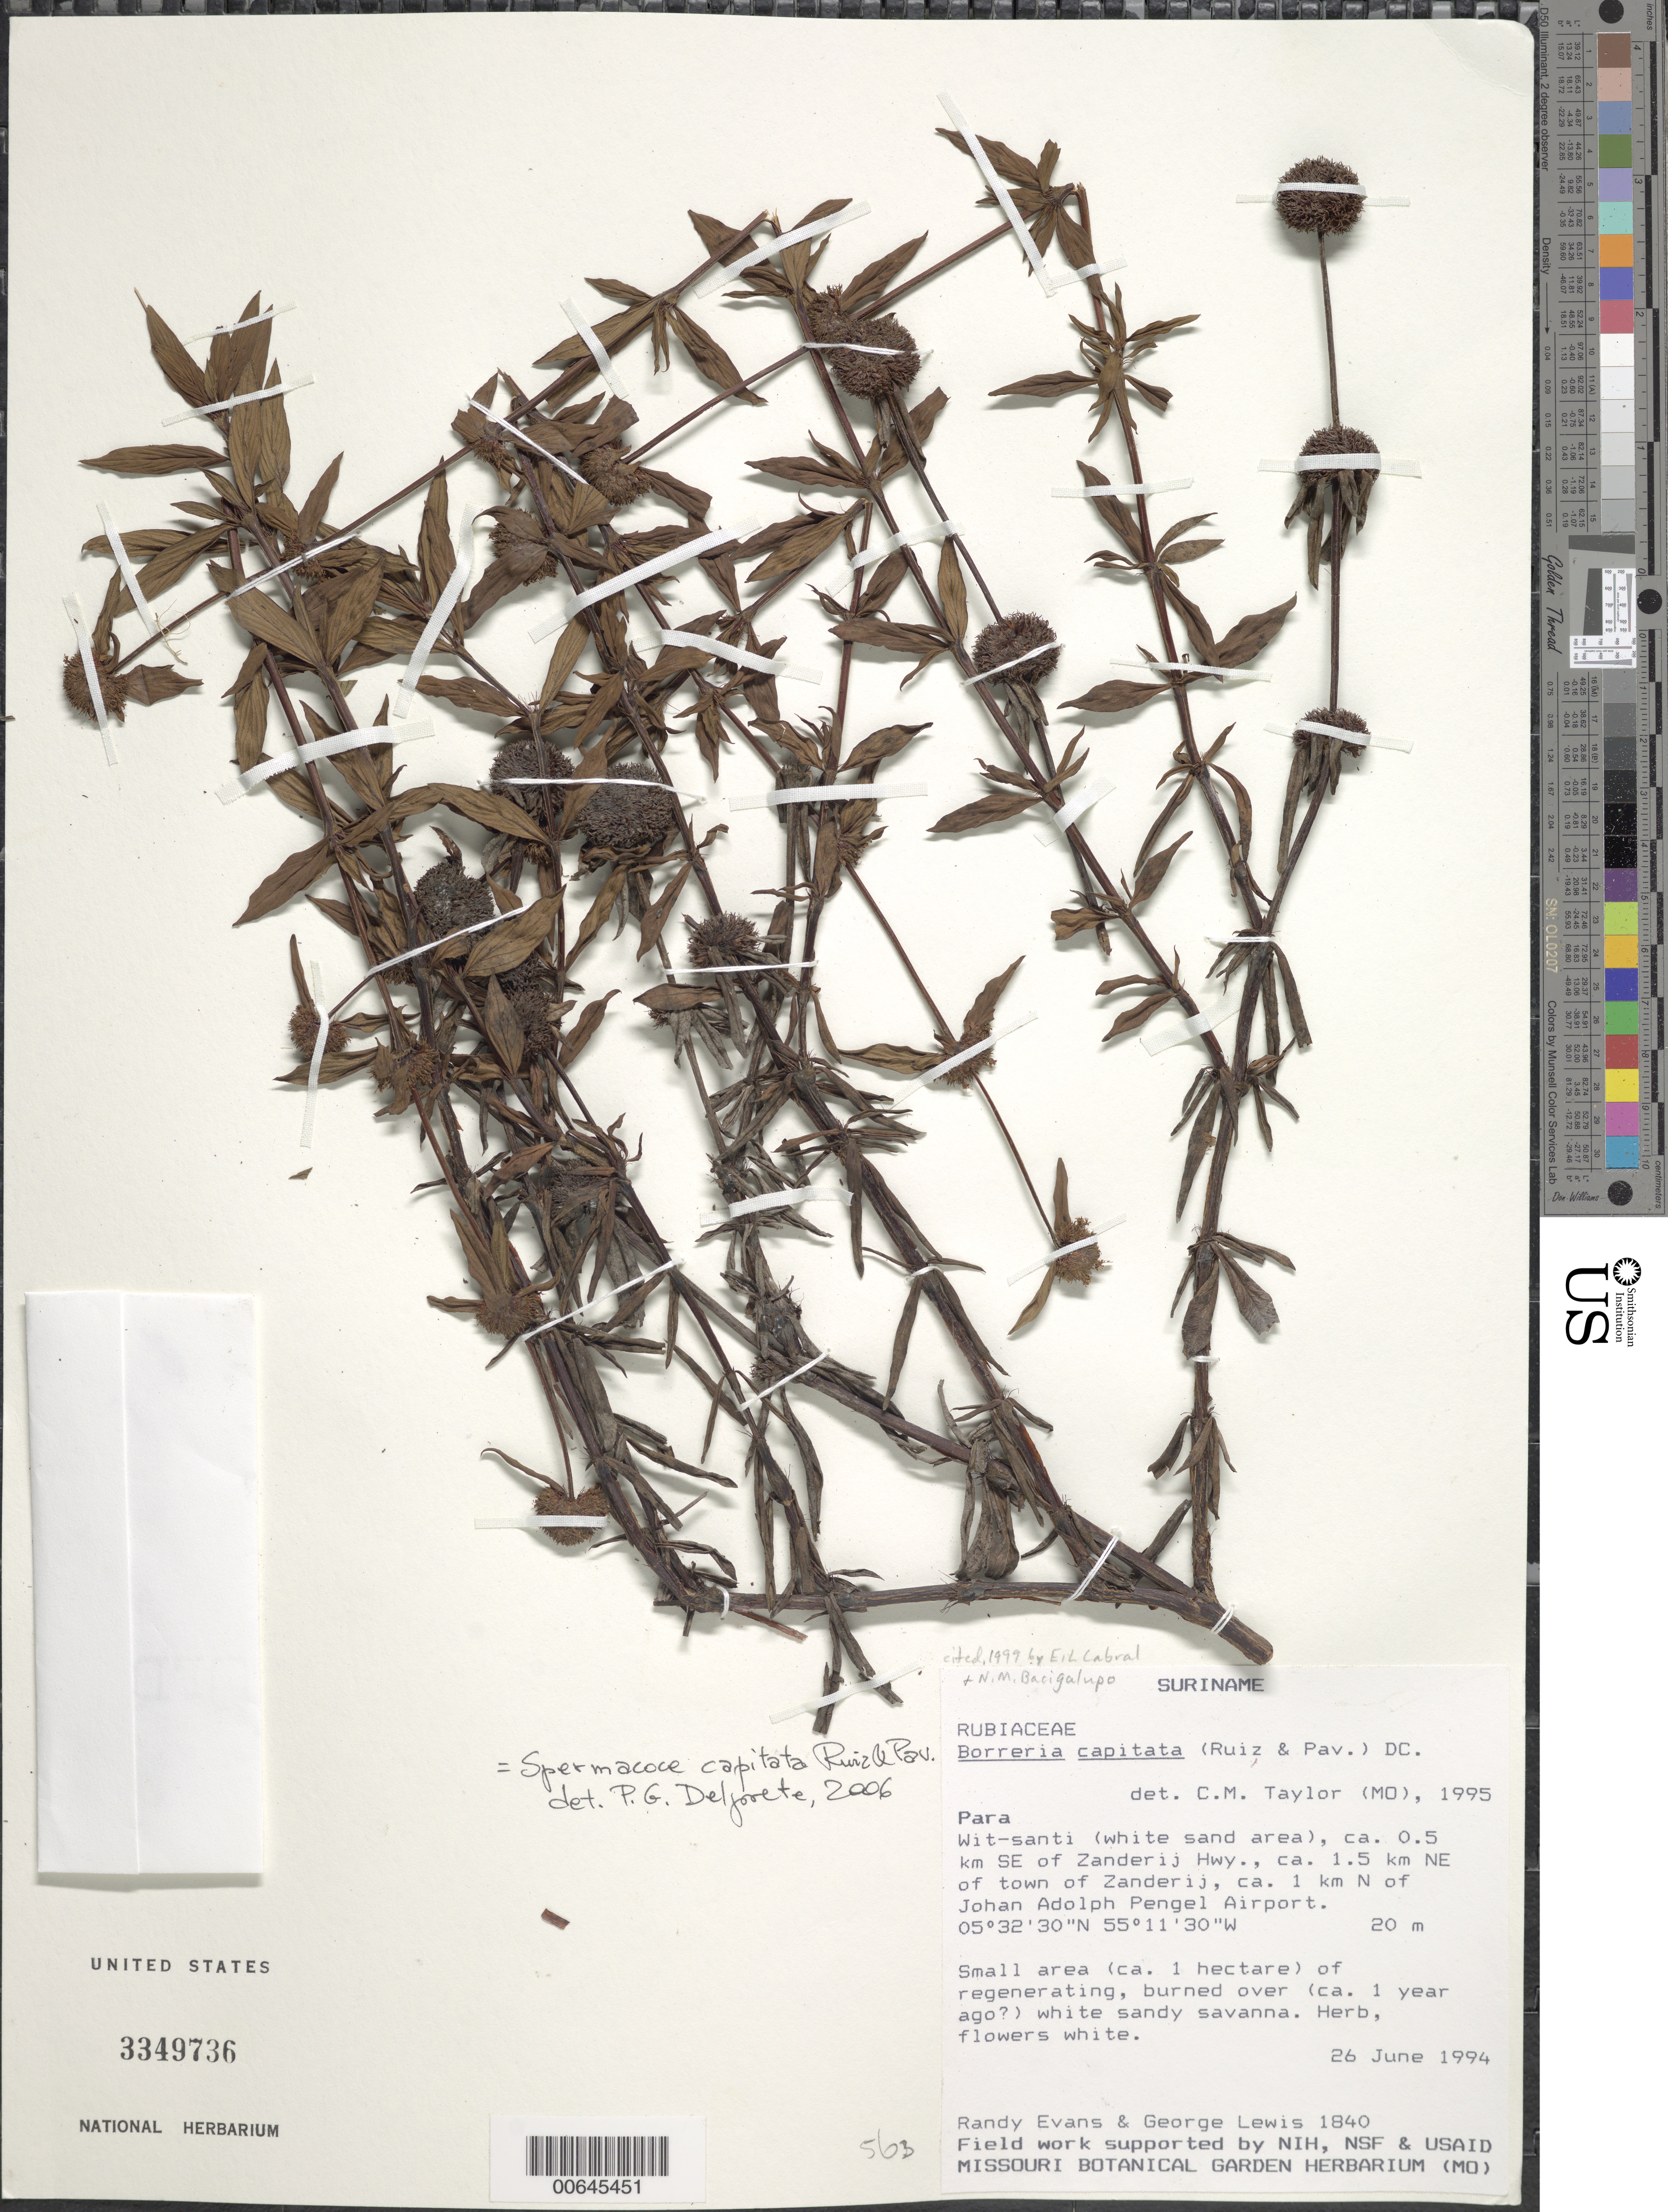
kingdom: Plantae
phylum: Tracheophyta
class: Magnoliopsida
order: Gentianales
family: Rubiaceae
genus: Spermacoce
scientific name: Spermacoce capitata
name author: Ruiz & Pav.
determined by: Delprete, P. G., Herb. de Guyane Cay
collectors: R. Evans & G. Lewis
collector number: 1840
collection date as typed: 26-Jun-94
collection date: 1994-06-26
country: Suriname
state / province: Para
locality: Wit-santi, ca. 0.5 km SE of Zanderij Hwy., 1.5 km NE of town of Zanderij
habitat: Small area (ca 1 hectare) of regenerating, burned over (ca 1 year ago?) white sandy savanna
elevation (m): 20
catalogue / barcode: US 3349736